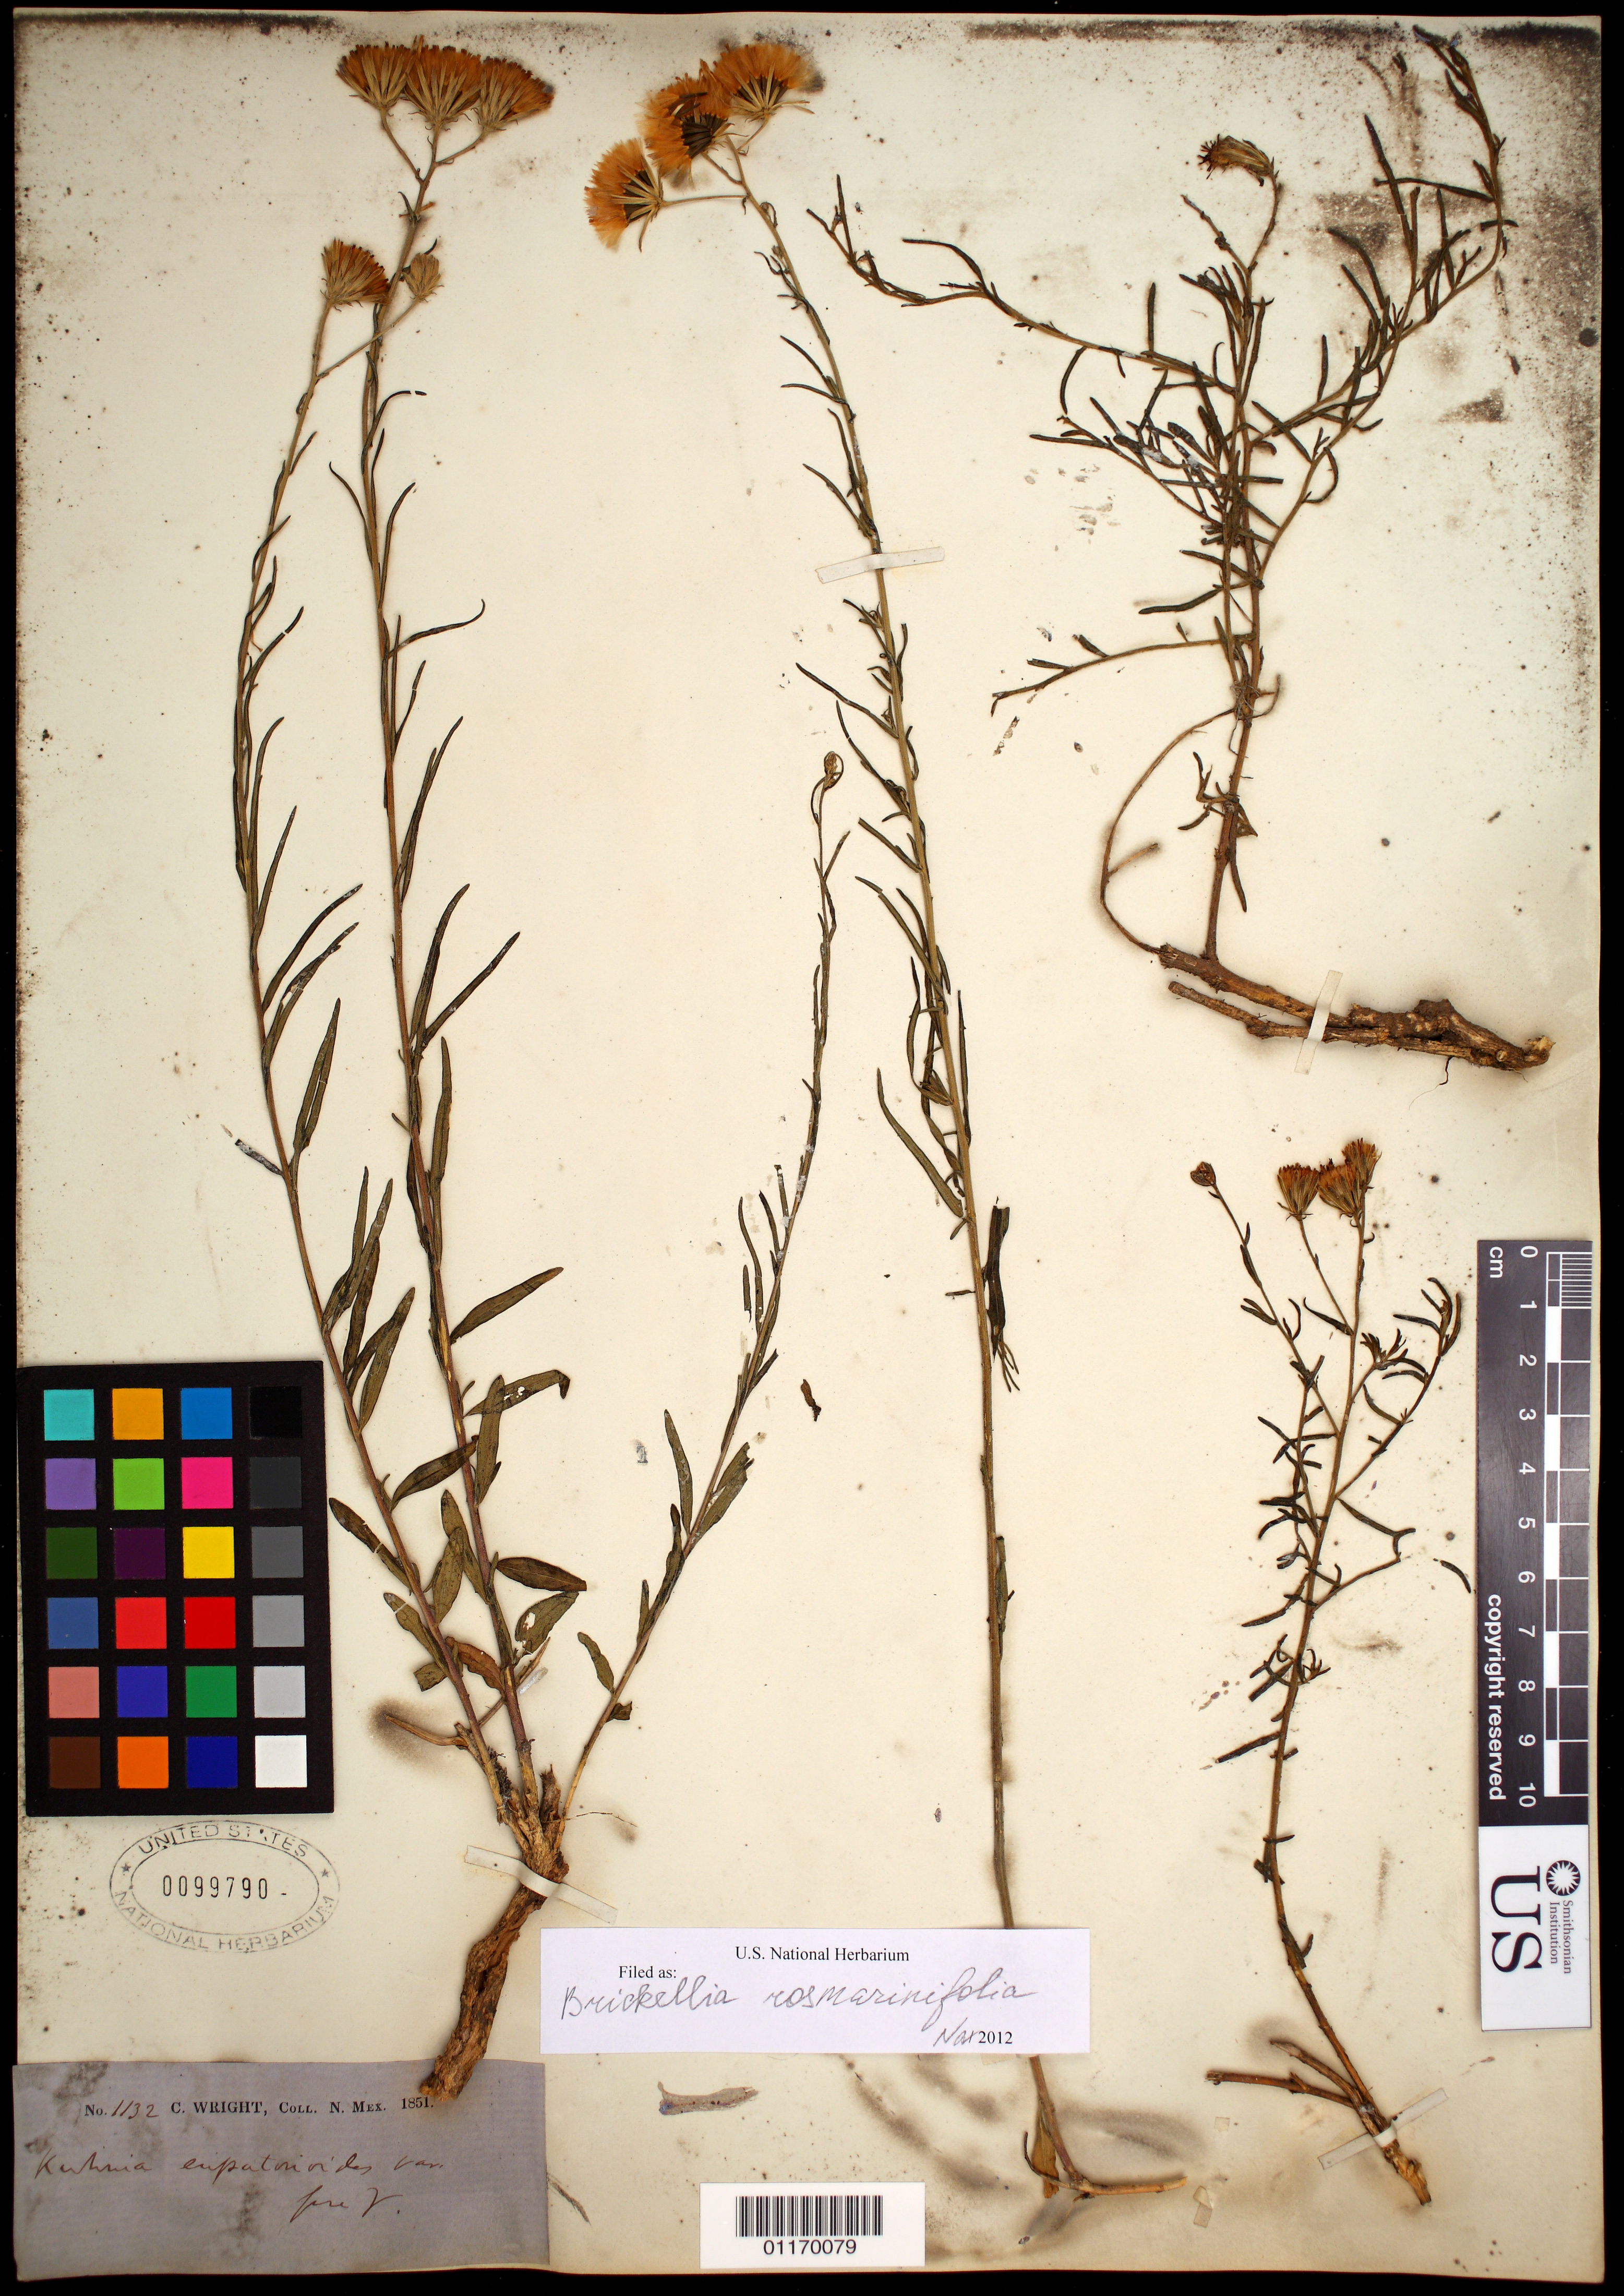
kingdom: Plantae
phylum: Tracheophyta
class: Magnoliopsida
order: Asterales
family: Asteraceae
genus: Brickellia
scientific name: Brickellia rosmarinifolia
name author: (Vent.) W.A. Weber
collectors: C. Wright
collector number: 1132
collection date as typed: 1851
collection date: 1851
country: United States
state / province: New Mexico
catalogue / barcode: US 99790